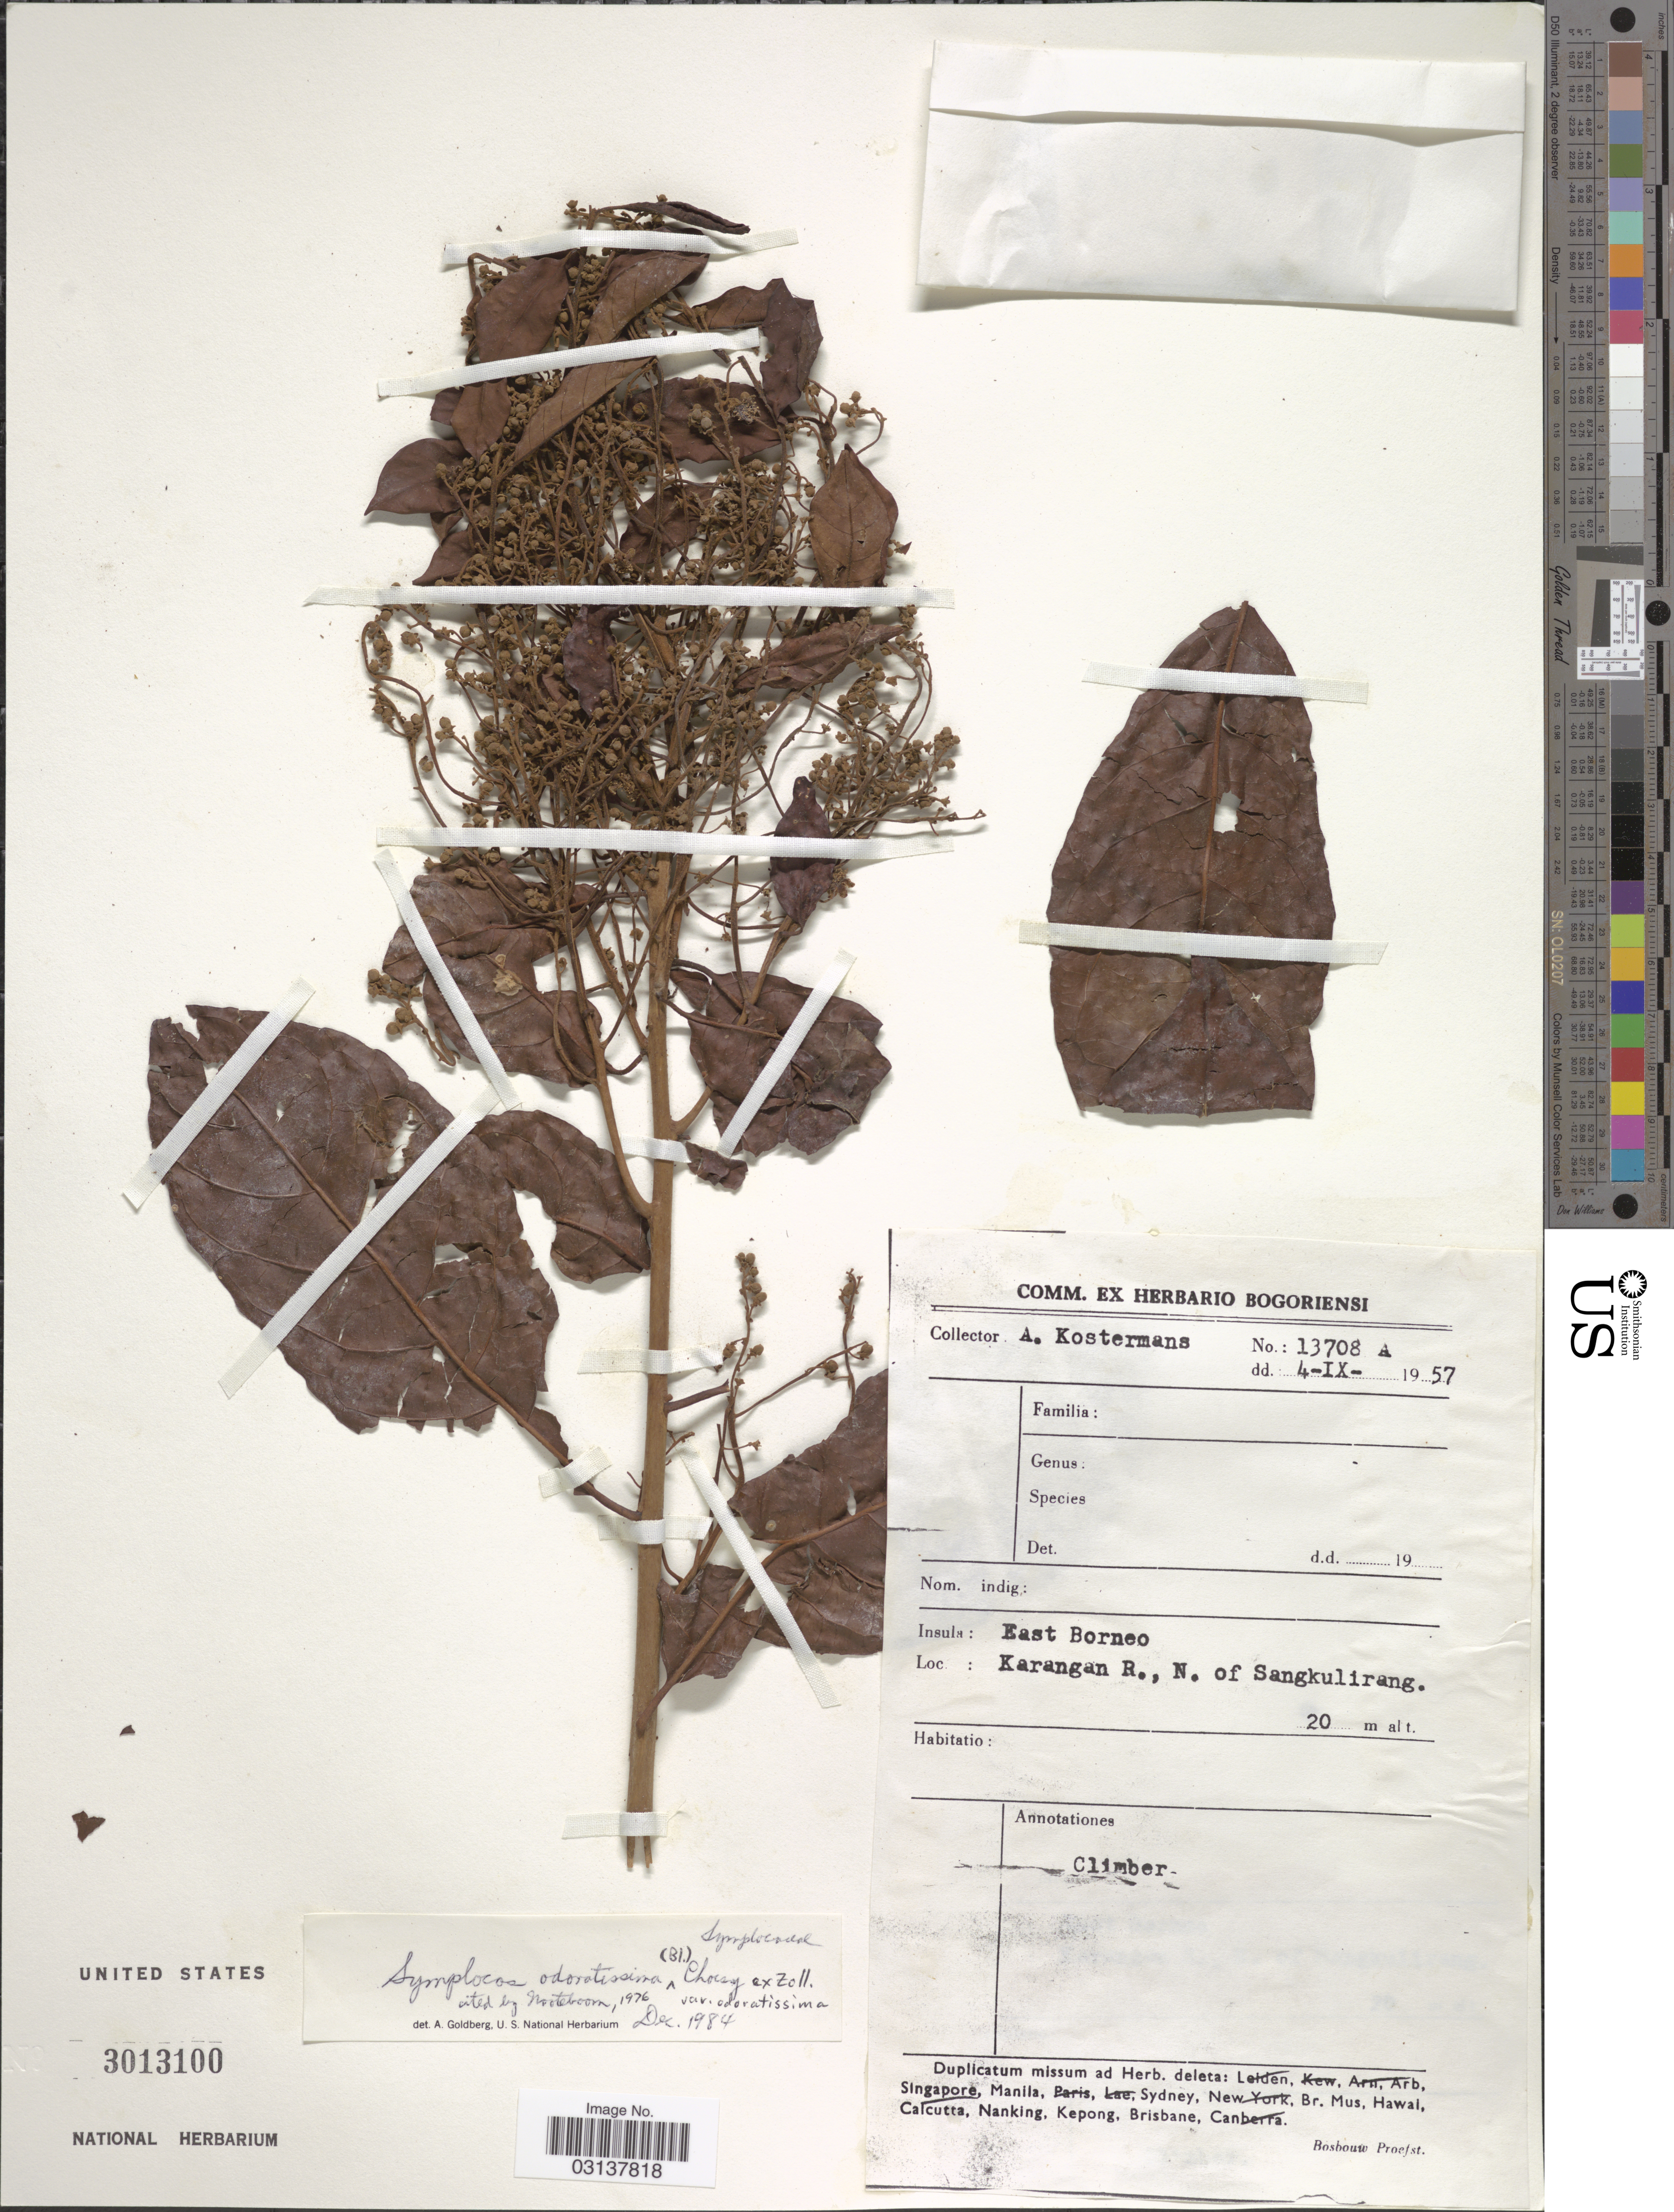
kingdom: Plantae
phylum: Tracheophyta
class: Magnoliopsida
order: Ericales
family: Symplocaceae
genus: Symplocos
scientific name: Symplocos odoratissima var. odoratissima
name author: (Blume) Choisy ex Zoll.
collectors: A. J. G. Kostermans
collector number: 13708A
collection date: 1957-09-04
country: Malaysia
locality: Insula: East Borneo. Karangan R., N. of Sangkulirang.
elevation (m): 20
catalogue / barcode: US 3013100